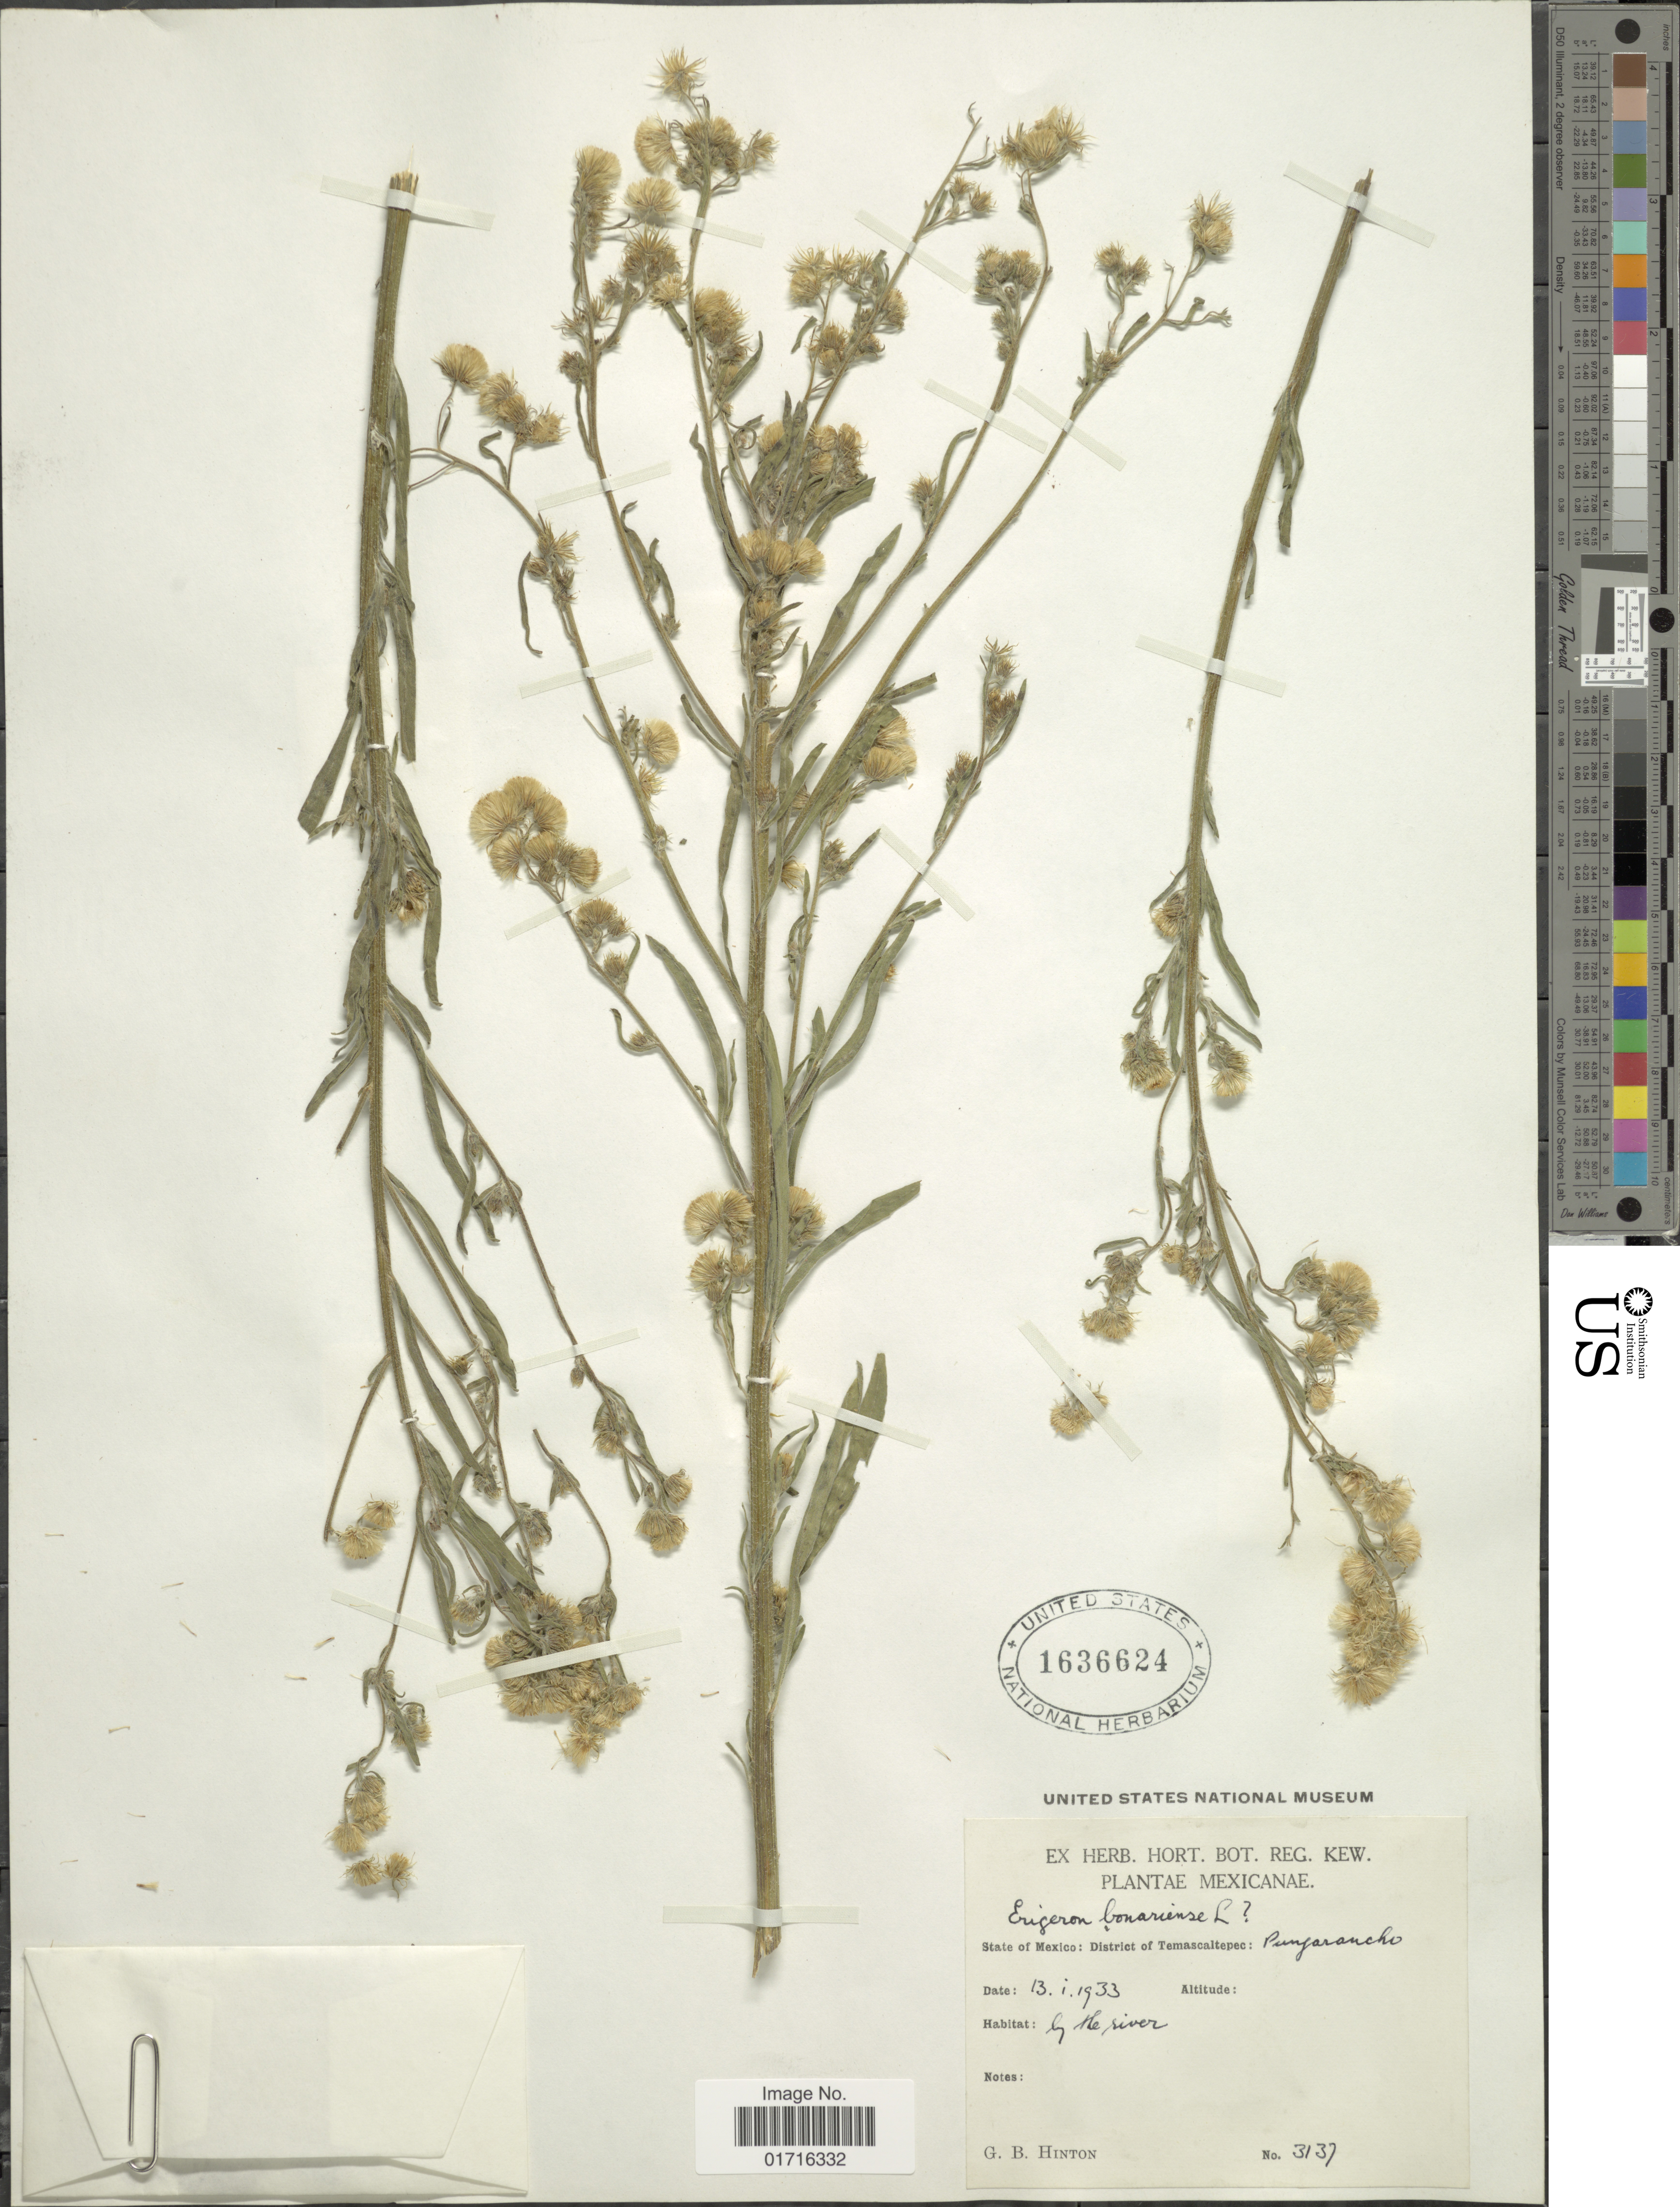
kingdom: Plantae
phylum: Tracheophyta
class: Magnoliopsida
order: Asterales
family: Asteraceae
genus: Conyza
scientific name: Conyza bonariensis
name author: (L.) Cronq.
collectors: G. B. Hinton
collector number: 3137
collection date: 1933-01-13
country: Mexico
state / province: México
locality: District of Temascaltepec: Punjarancho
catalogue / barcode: US 1636624